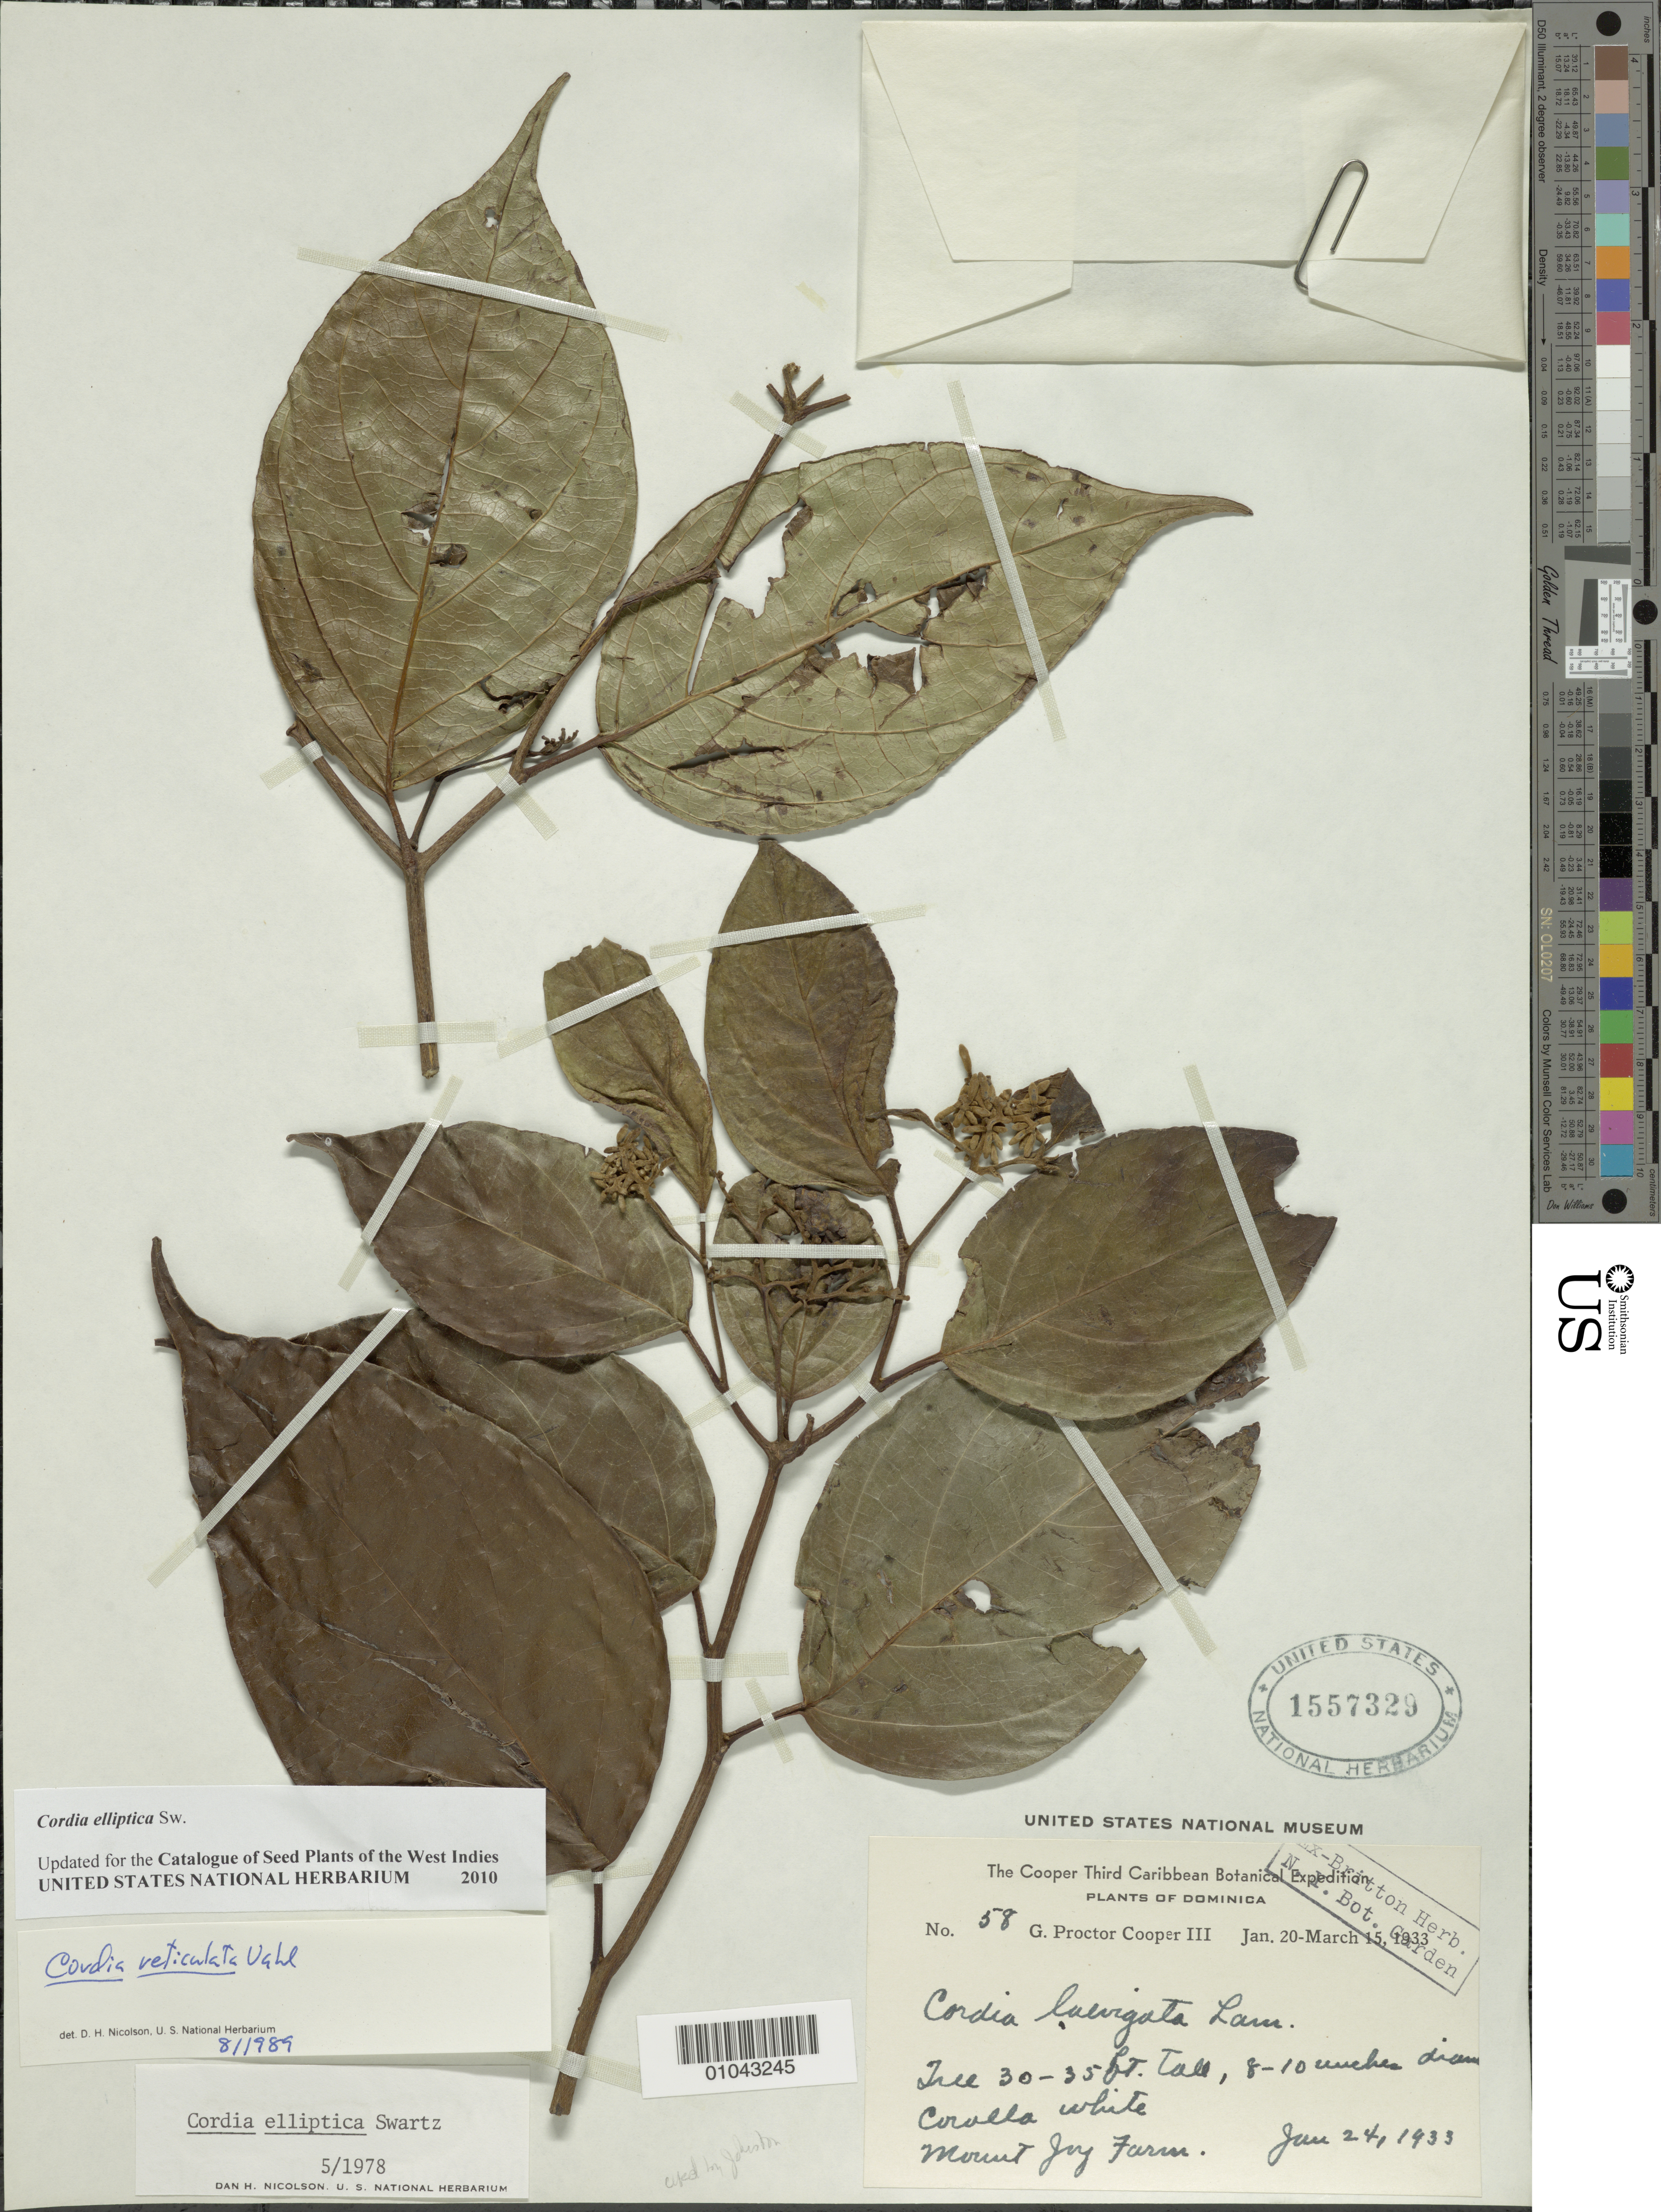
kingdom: Plantae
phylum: Tracheophyta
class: Magnoliopsida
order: Boraginales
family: Cordiaceae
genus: Cordia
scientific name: Cordia elliptica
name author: Sw.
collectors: G. Cooper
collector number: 58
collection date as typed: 24 Jan 1933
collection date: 1933-01-24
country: Dominica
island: Dominica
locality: Mount Joy Farm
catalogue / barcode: US 1557329